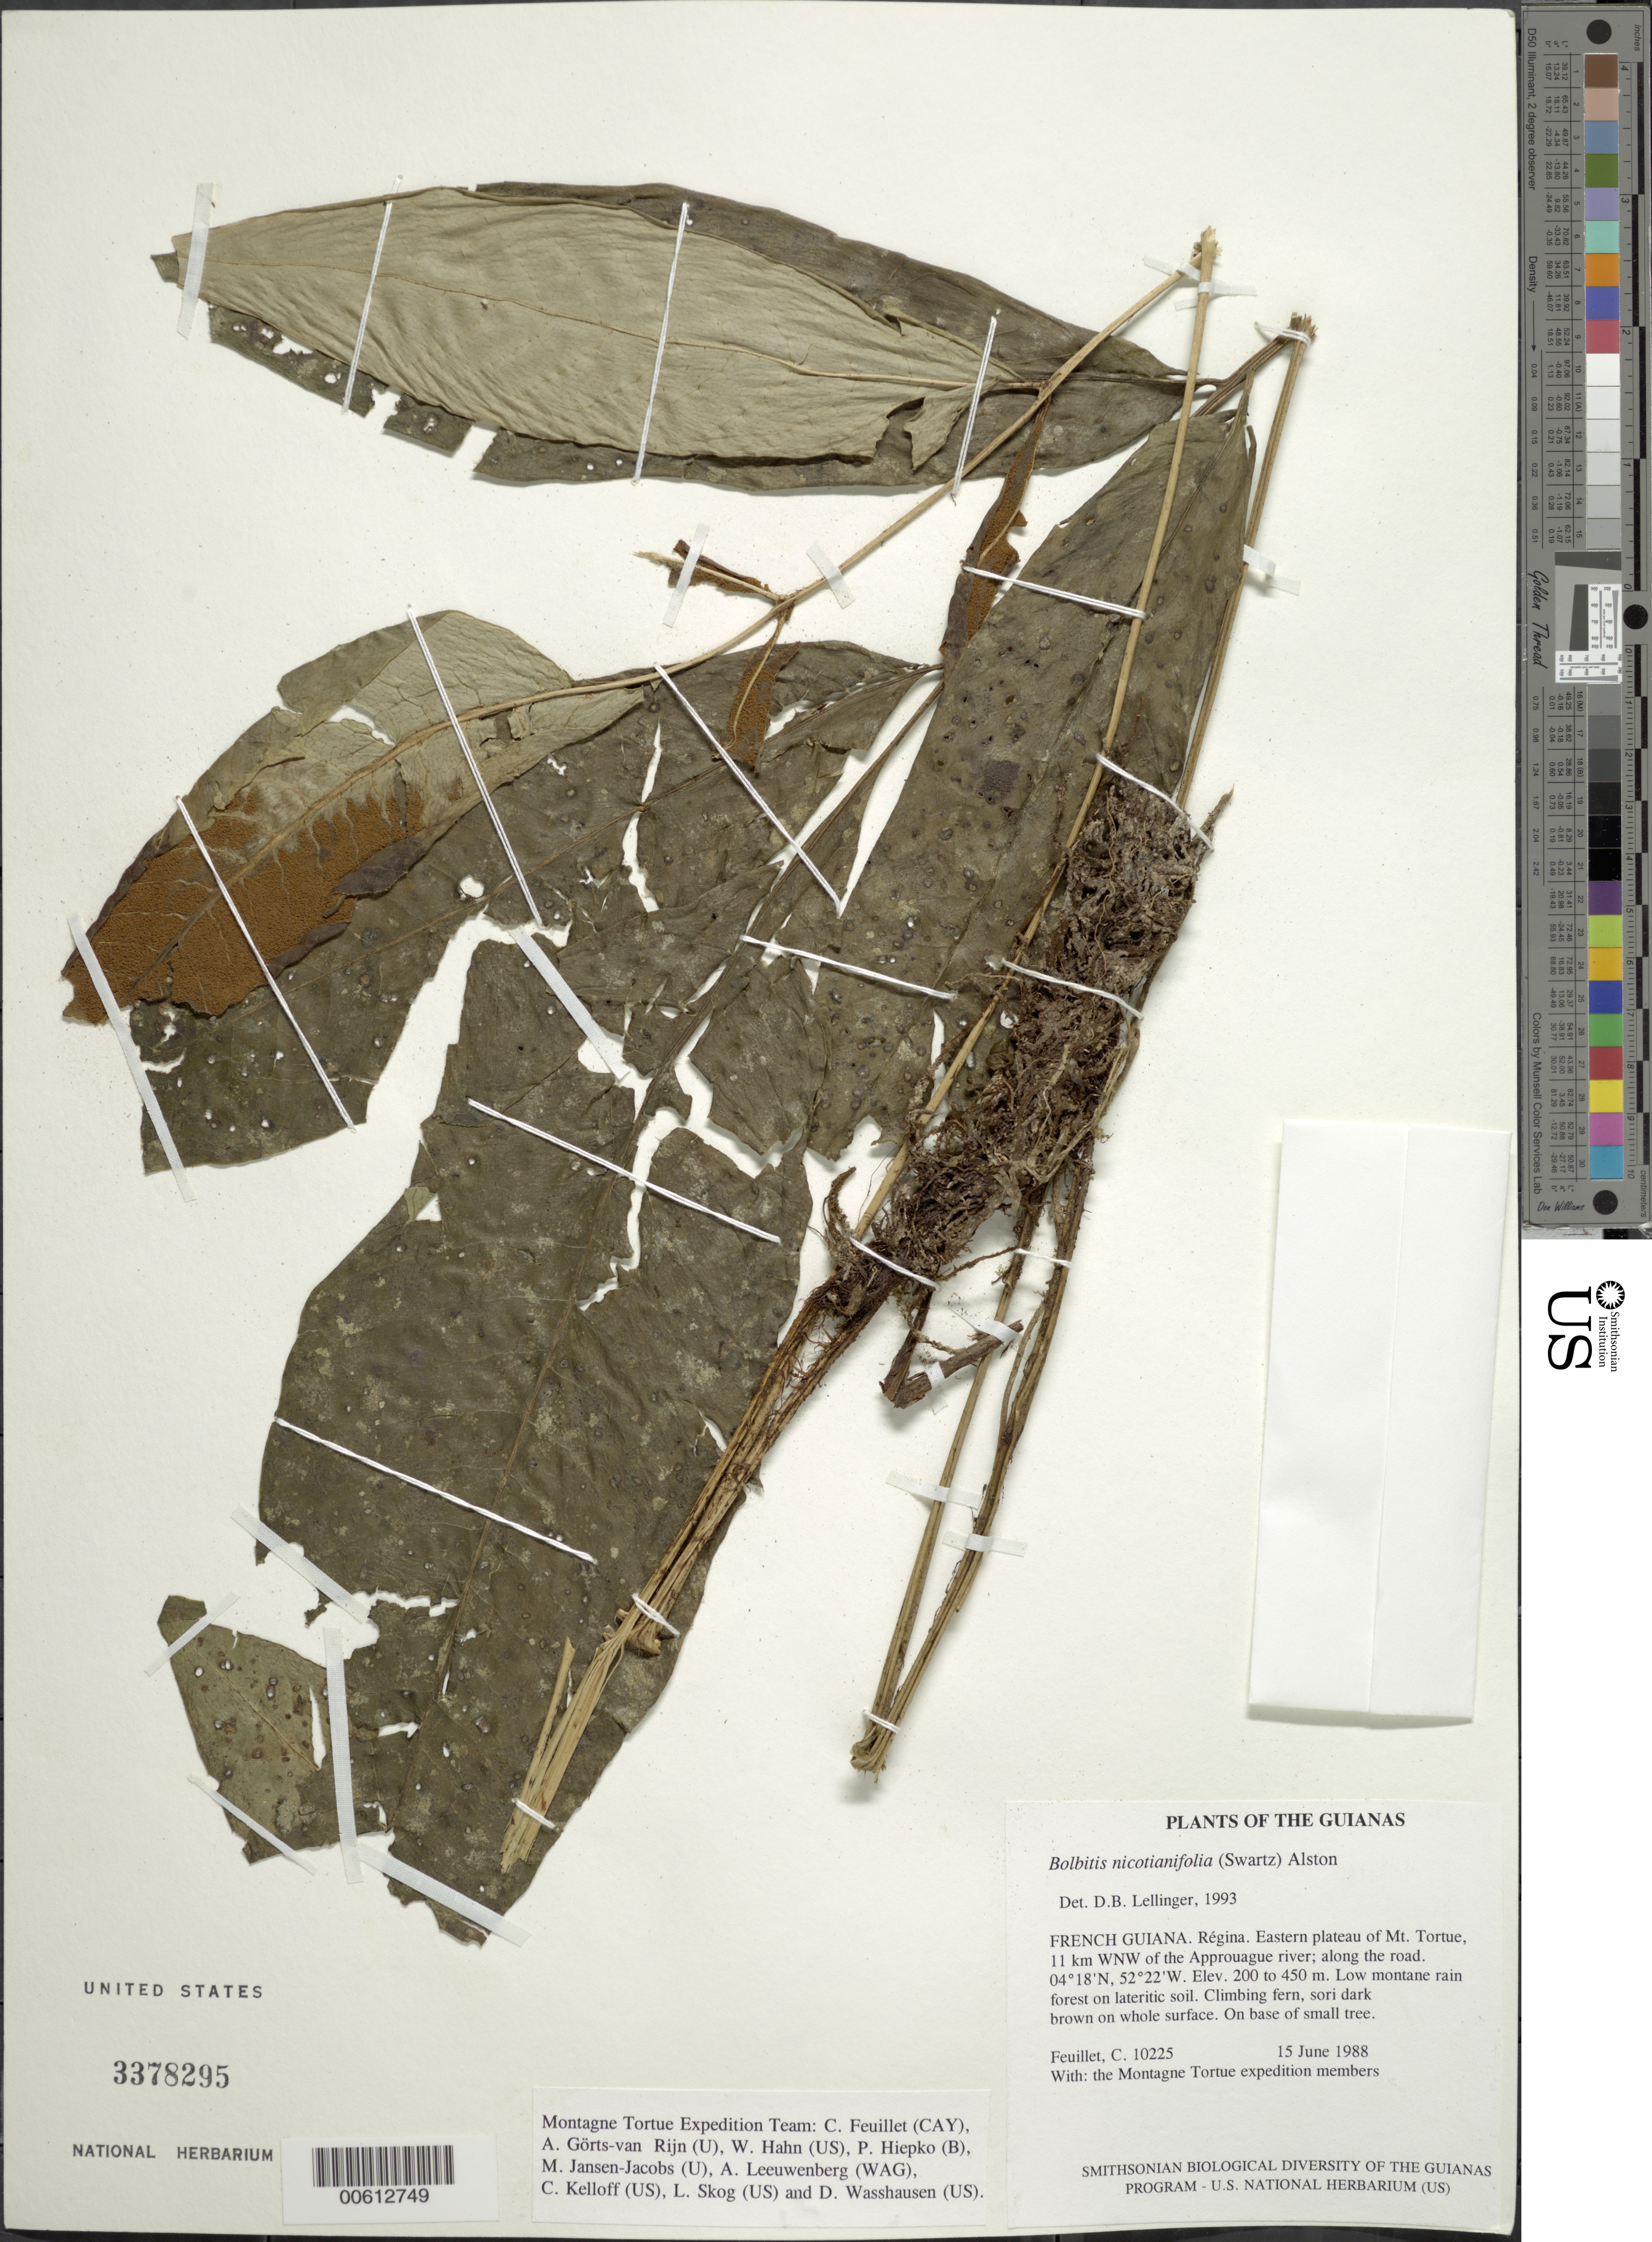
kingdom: Plantae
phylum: Tracheophyta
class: Polypodiopsida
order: Polypodiales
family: Dryopteridaceae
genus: Mickelia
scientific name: Mickelia nicotianifolia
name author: (Sw.) R.C. Moran et al.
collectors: C. Feuillet & Montagne Torte Exped. members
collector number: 10225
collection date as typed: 15 June 1988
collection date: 1988-06-15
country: French Guiana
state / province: Cayenne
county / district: Regina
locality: Eastern plateau of Mt. Tortue, 11 km WNW of the Approuague river; along the road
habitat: Low montane rain forest on lateritic soil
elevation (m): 200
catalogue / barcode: US 3378295